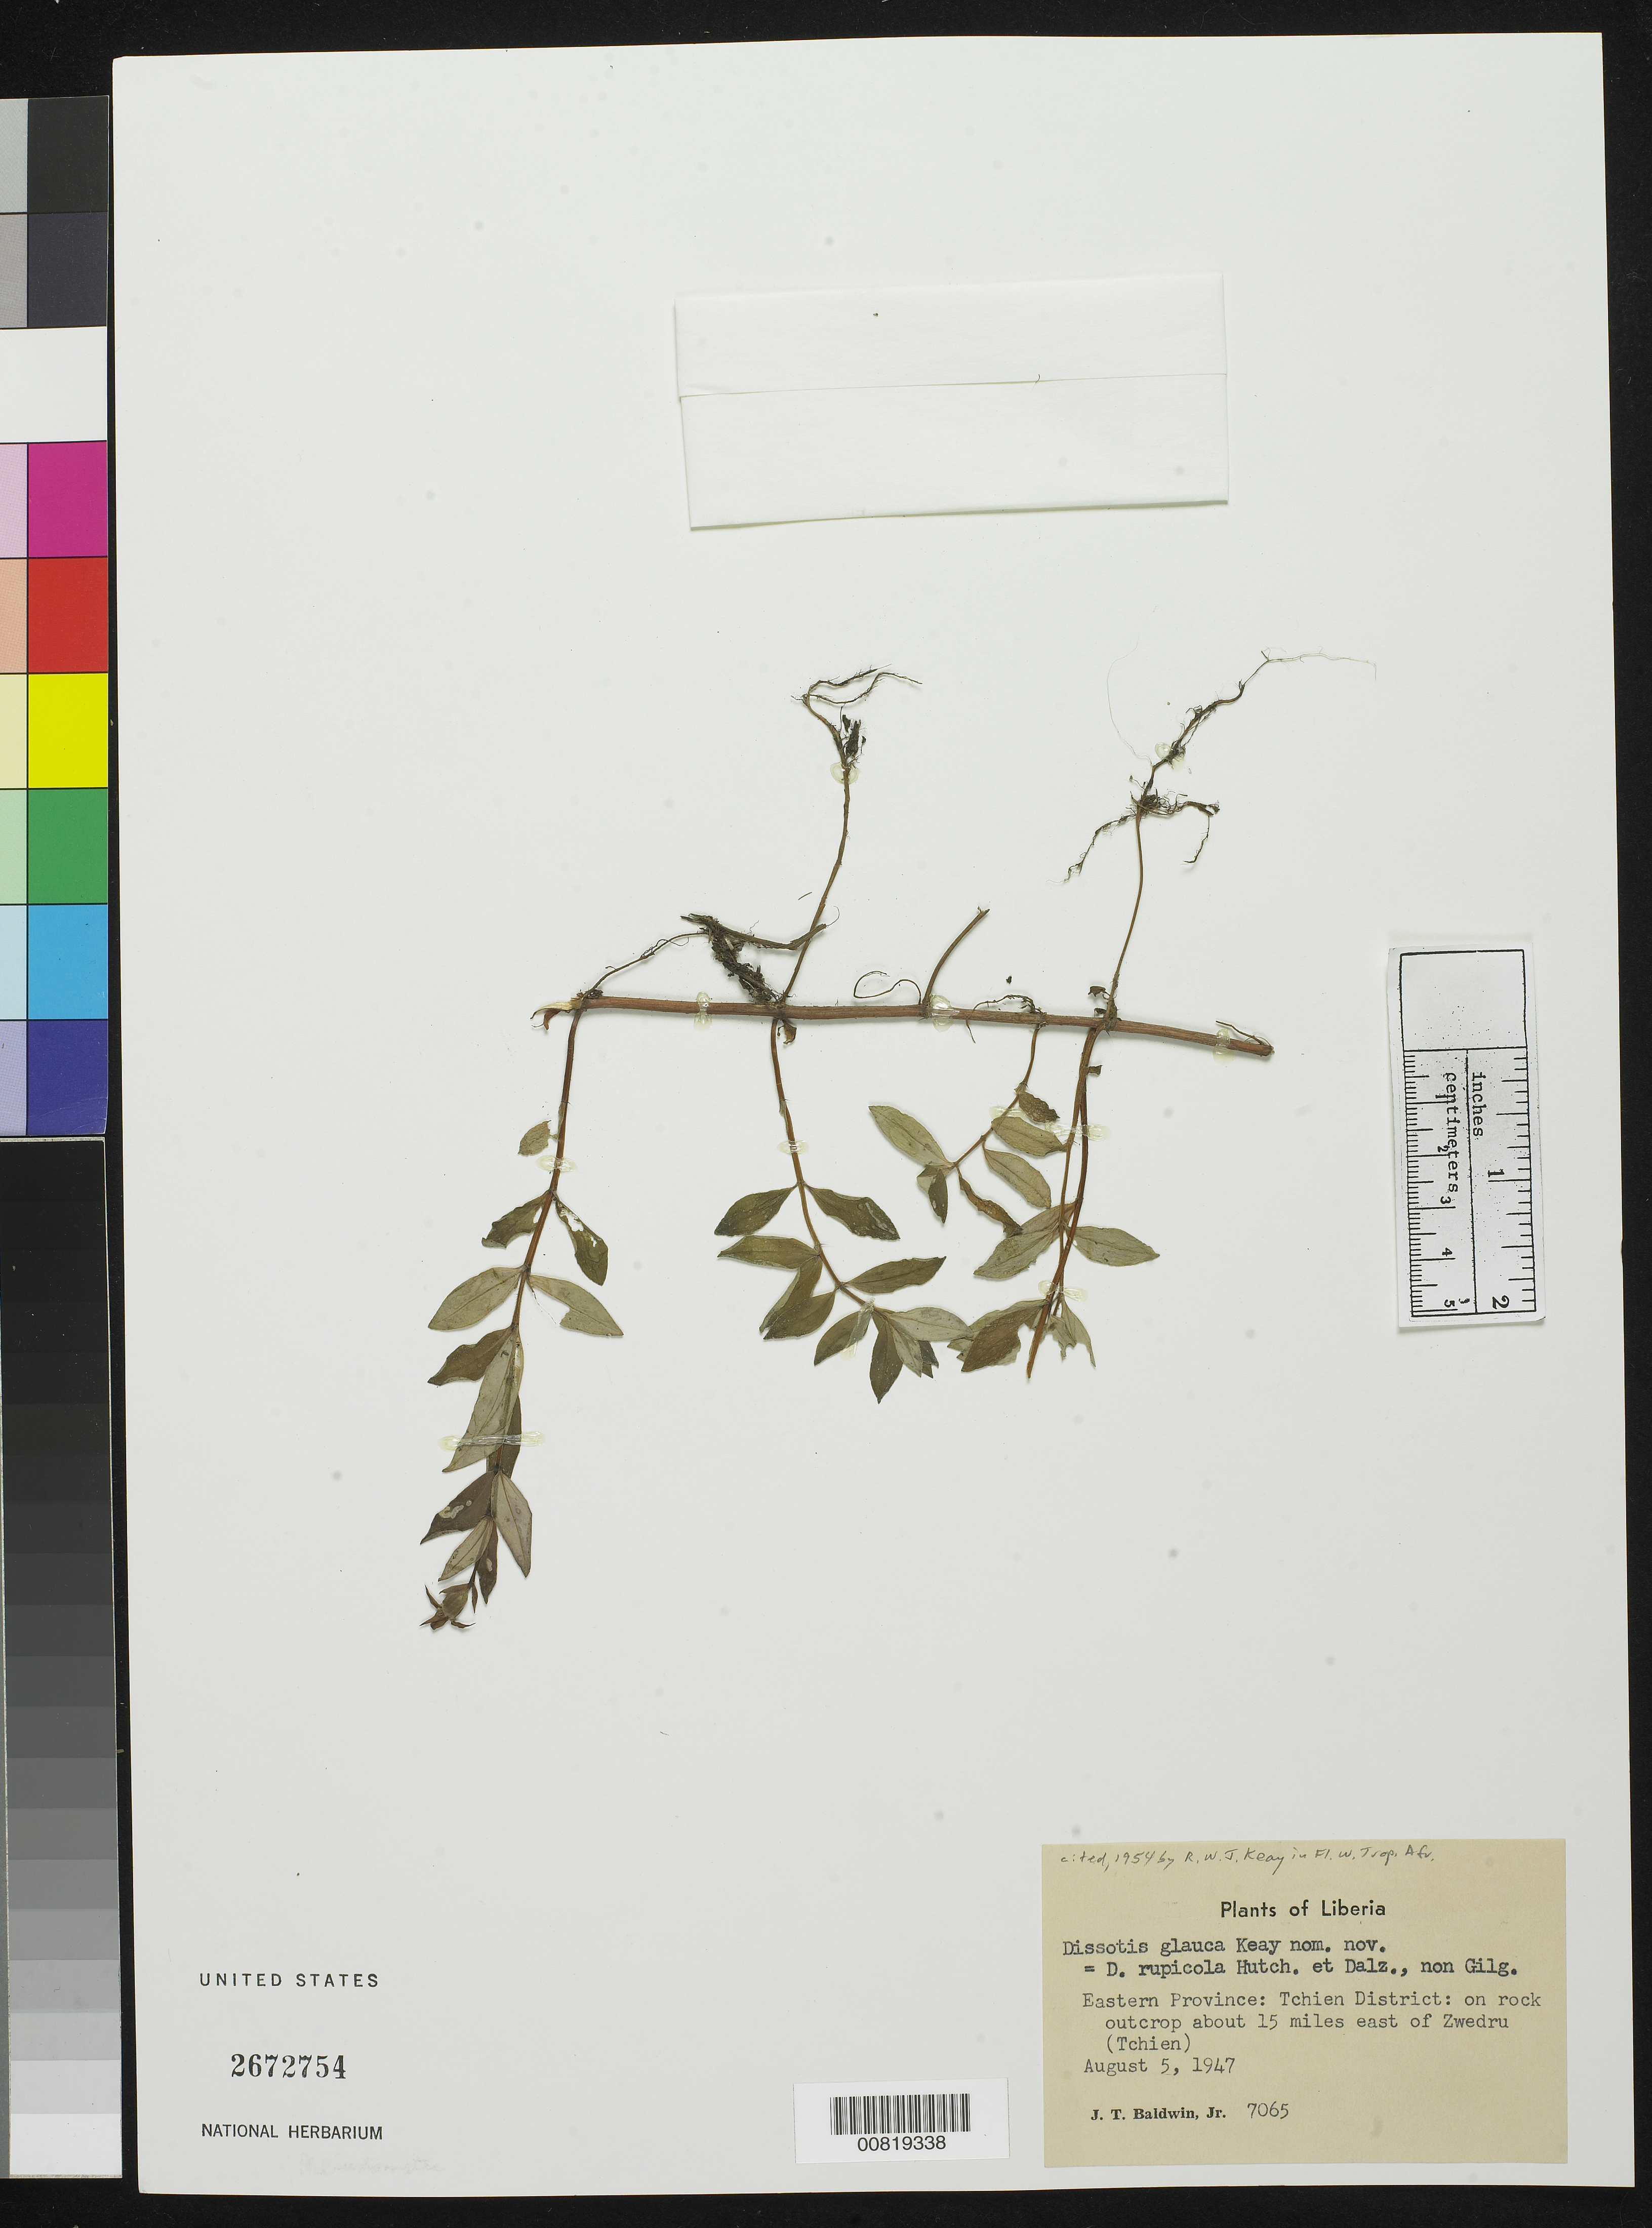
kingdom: Plantae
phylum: Tracheophyta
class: Magnoliopsida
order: Myrtales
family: Melastomataceae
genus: Guyonia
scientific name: Guyonia rupicola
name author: (Gilg ex Engl.) Ver.-Lib. & R.D. Stone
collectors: J. T. Baldwin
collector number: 7065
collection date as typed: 5 Aug 1947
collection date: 1947-08-05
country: Liberia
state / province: Grand Gedeh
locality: Eastern Province: Tchien District, about 15 miles E of Zwedru (Tchien)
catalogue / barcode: US 2672754